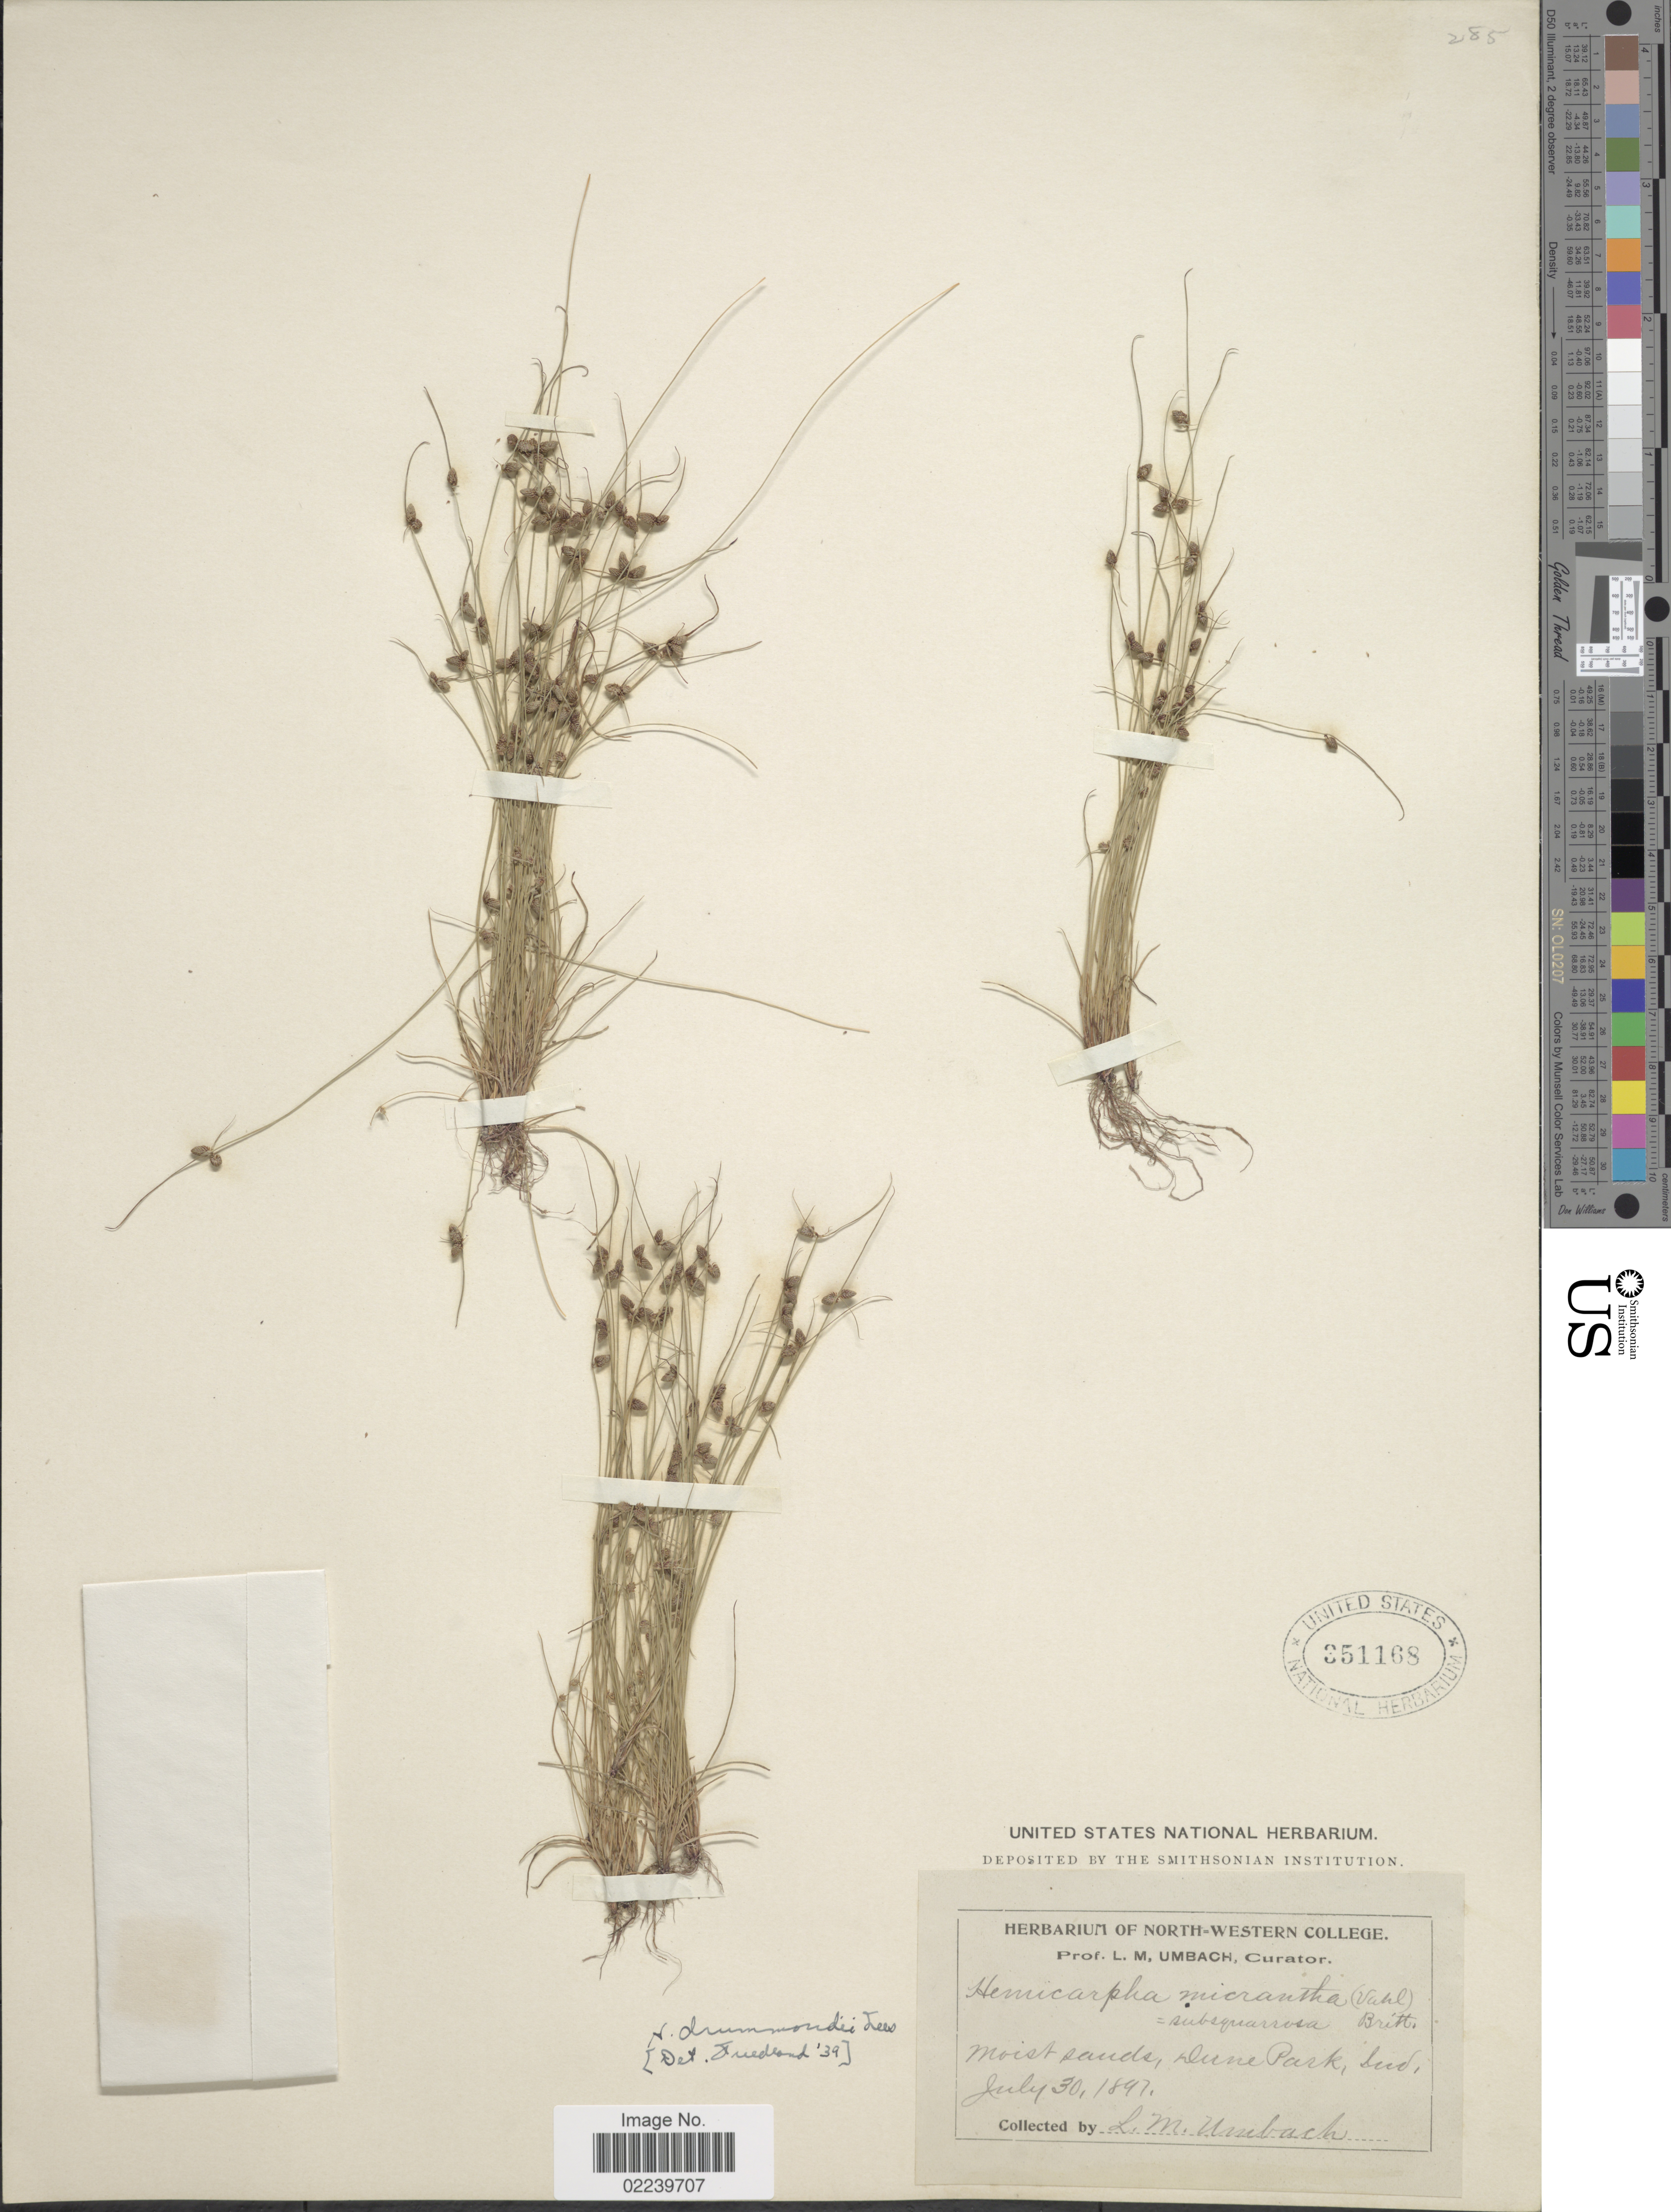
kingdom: Plantae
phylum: Tracheophyta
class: Liliopsida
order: Poales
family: Cyperaceae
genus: Cyperus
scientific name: Cyperus hemidrummondii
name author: Goetgh.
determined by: Strong, M. T., (US), Smithsonian Institution - National Museum of Natural History (UNITED STATES)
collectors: L. M. Umbach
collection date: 1897-07-30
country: United States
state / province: Indiana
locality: Dune Park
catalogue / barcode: US 351168